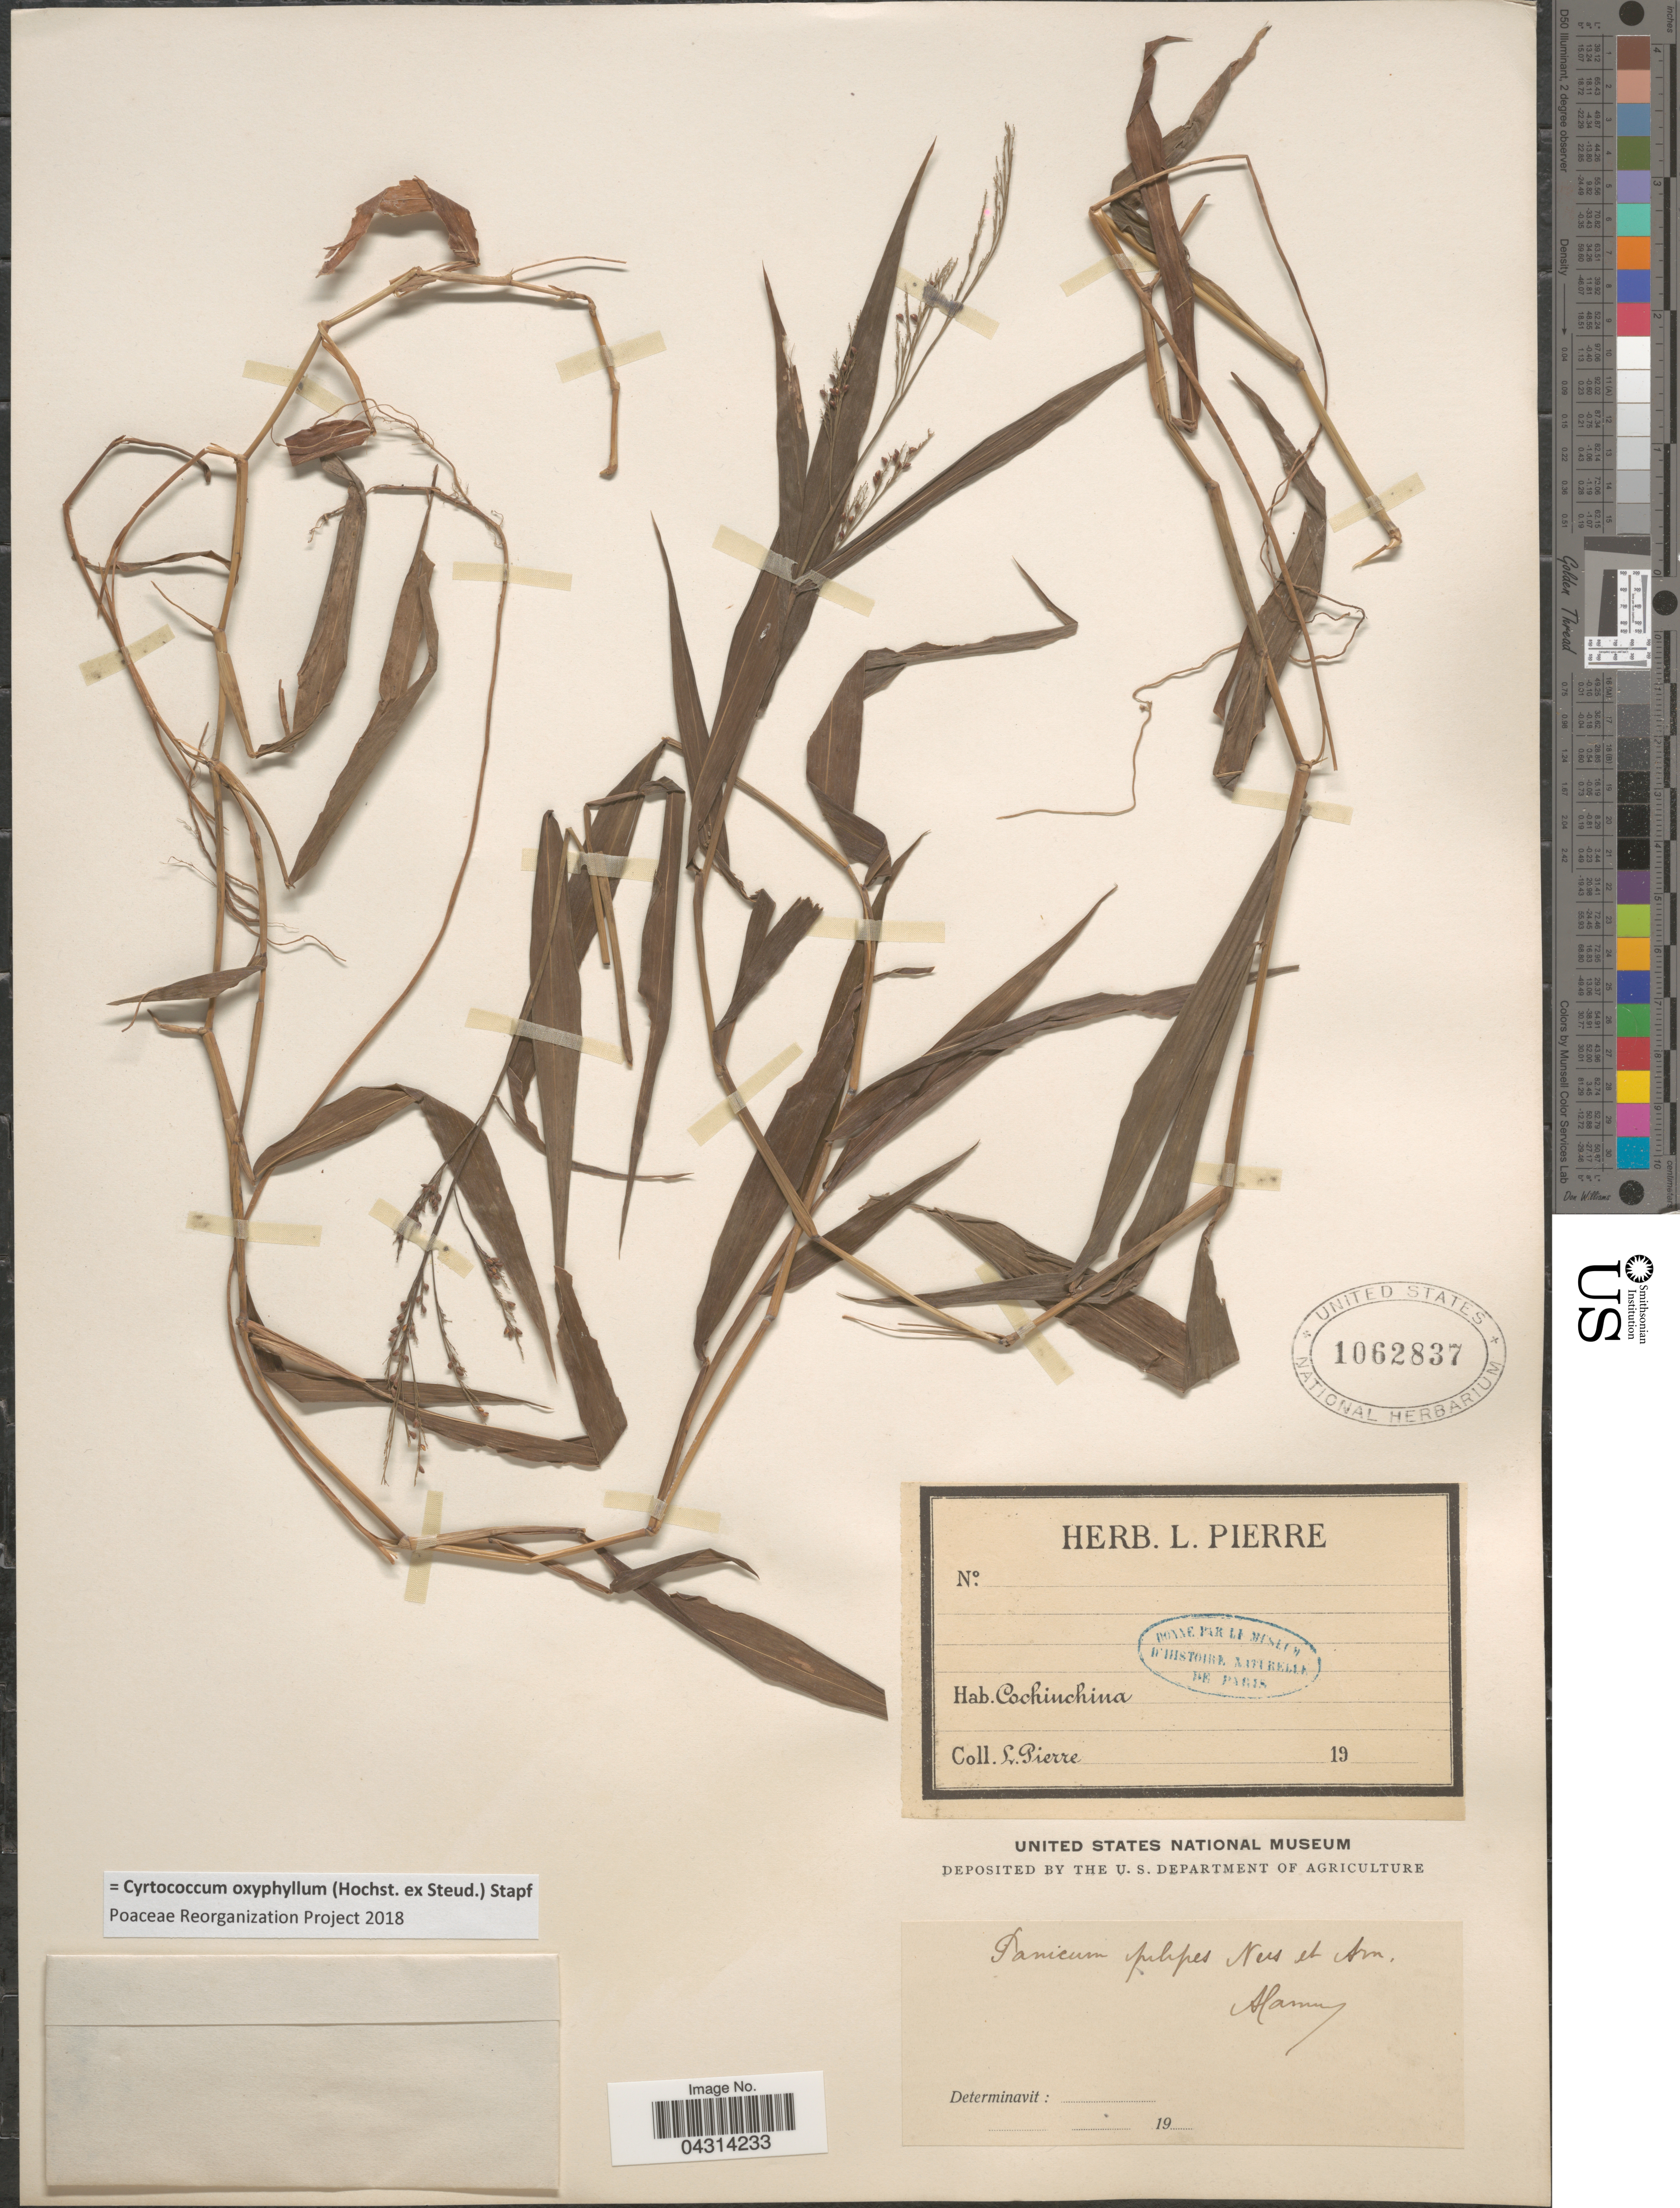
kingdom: Plantae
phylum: Tracheophyta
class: Liliopsida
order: Poales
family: Poaceae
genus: Cyrtococcum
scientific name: Cyrtococcum oxyphyllum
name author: (Steud.) Stapf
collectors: L. Pierre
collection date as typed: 19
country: Vietnam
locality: Cochinchina.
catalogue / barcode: US 1062837